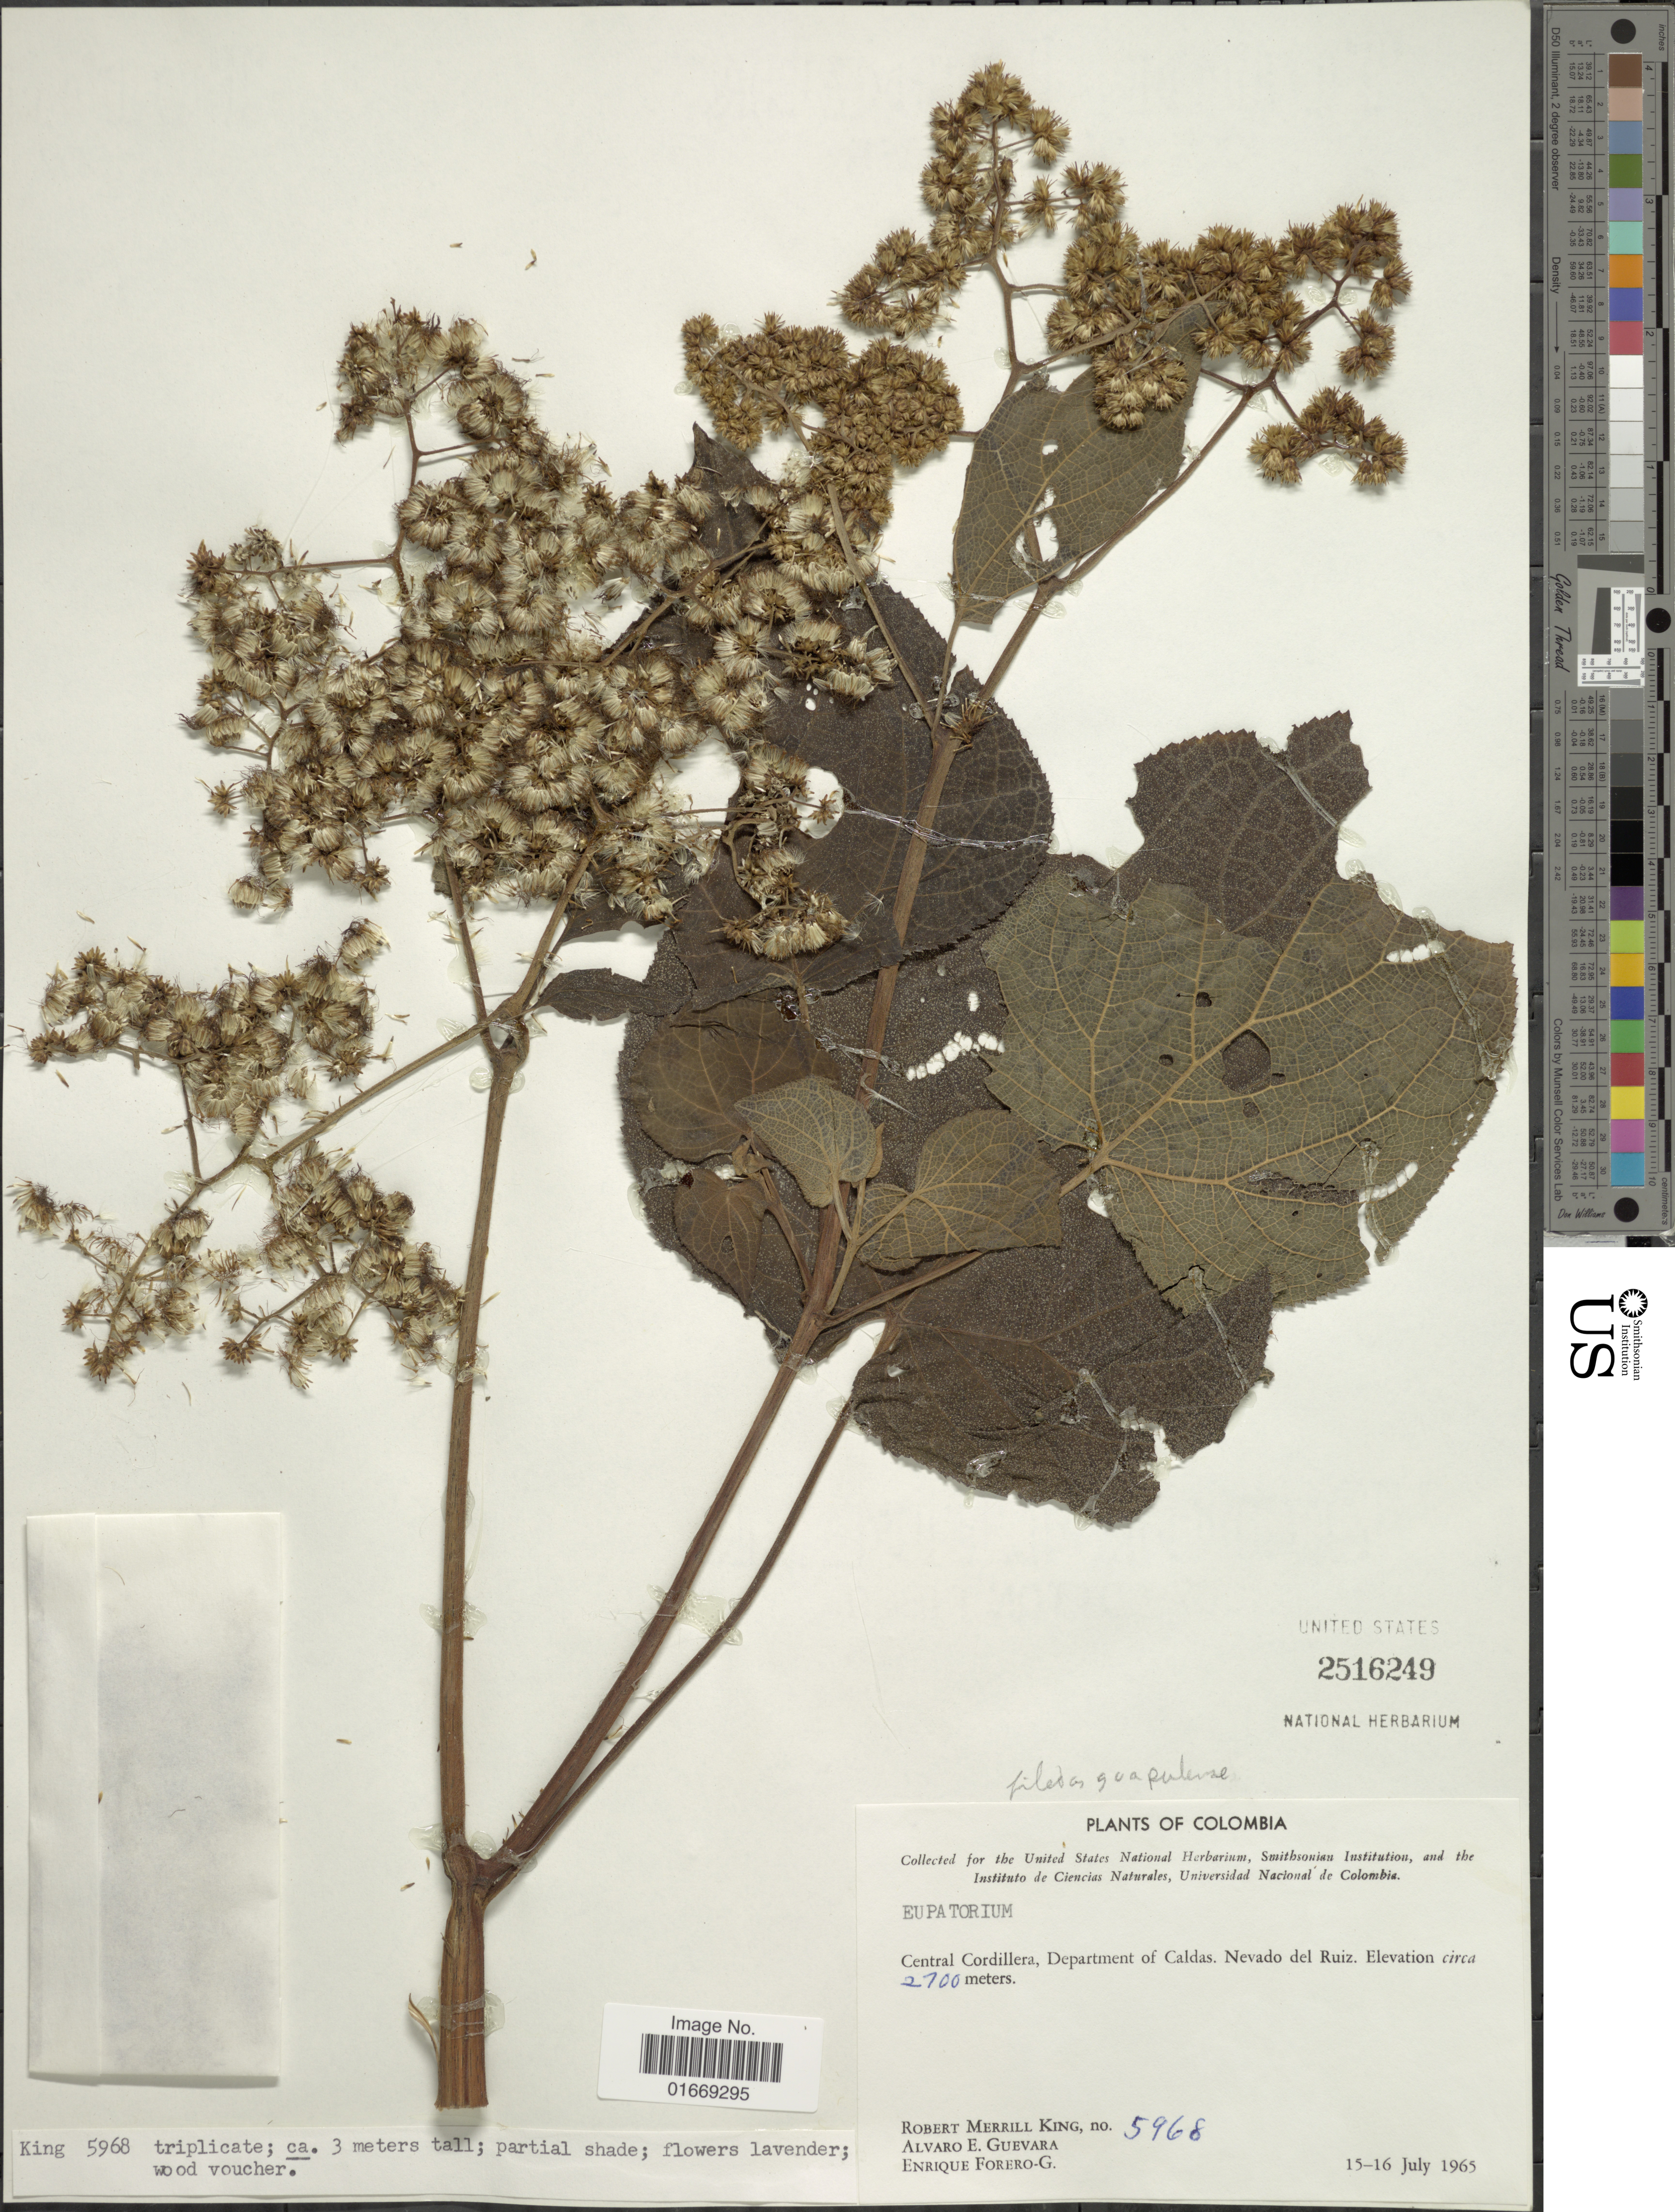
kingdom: Plantae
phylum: Tracheophyta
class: Magnoliopsida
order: Asterales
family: Asteraceae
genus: Hebeclinium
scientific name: Hebeclinium tetragonum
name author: Benth.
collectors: R. M. King, A. E. Guevara & E. Forero G.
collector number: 5968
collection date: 1965-07-15/1965-07-16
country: Colombia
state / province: Caldas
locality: Central Cordillera, Department of Caldas. Nevado del Ruiz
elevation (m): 2700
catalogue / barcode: US 2516249